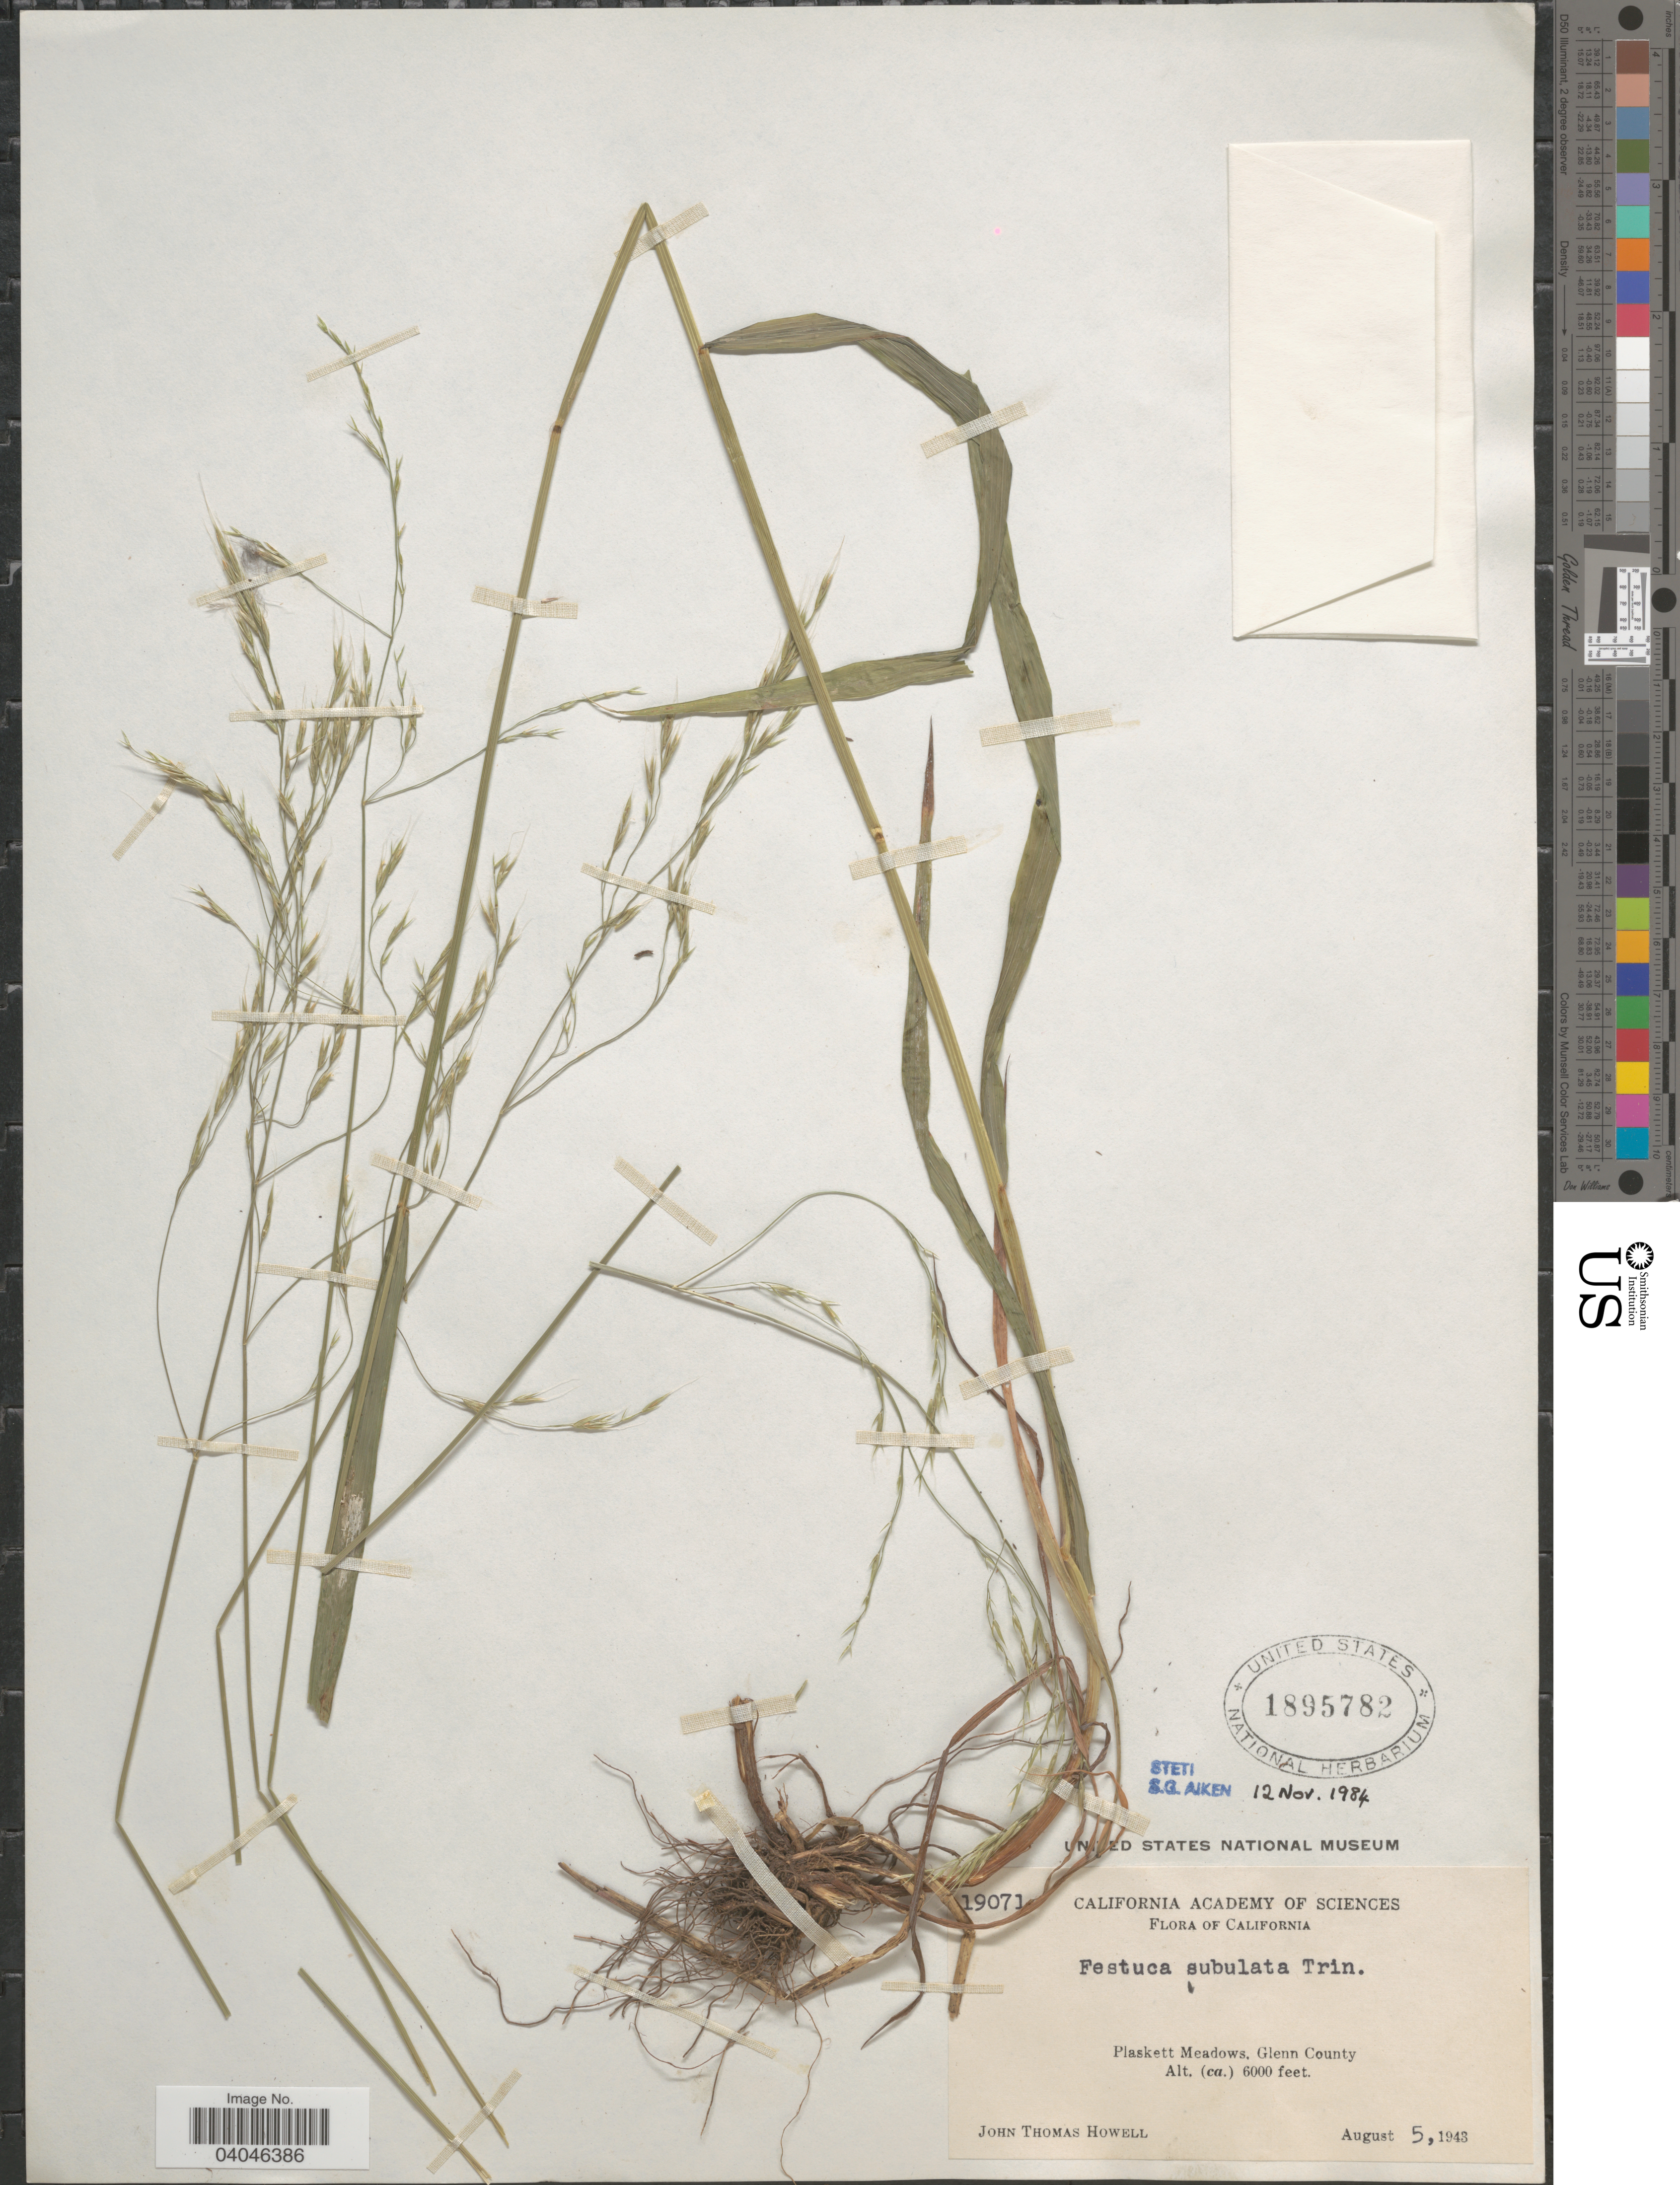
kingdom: Plantae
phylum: Tracheophyta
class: Liliopsida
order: Poales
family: Poaceae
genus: Festuca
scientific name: Festuca subulata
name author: Trin.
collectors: J. T. Howell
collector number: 19071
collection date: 1943-08-05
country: United States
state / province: California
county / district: Glenn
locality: Plaskett Meadows, Glenn County.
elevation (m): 1829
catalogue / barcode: US 1895782